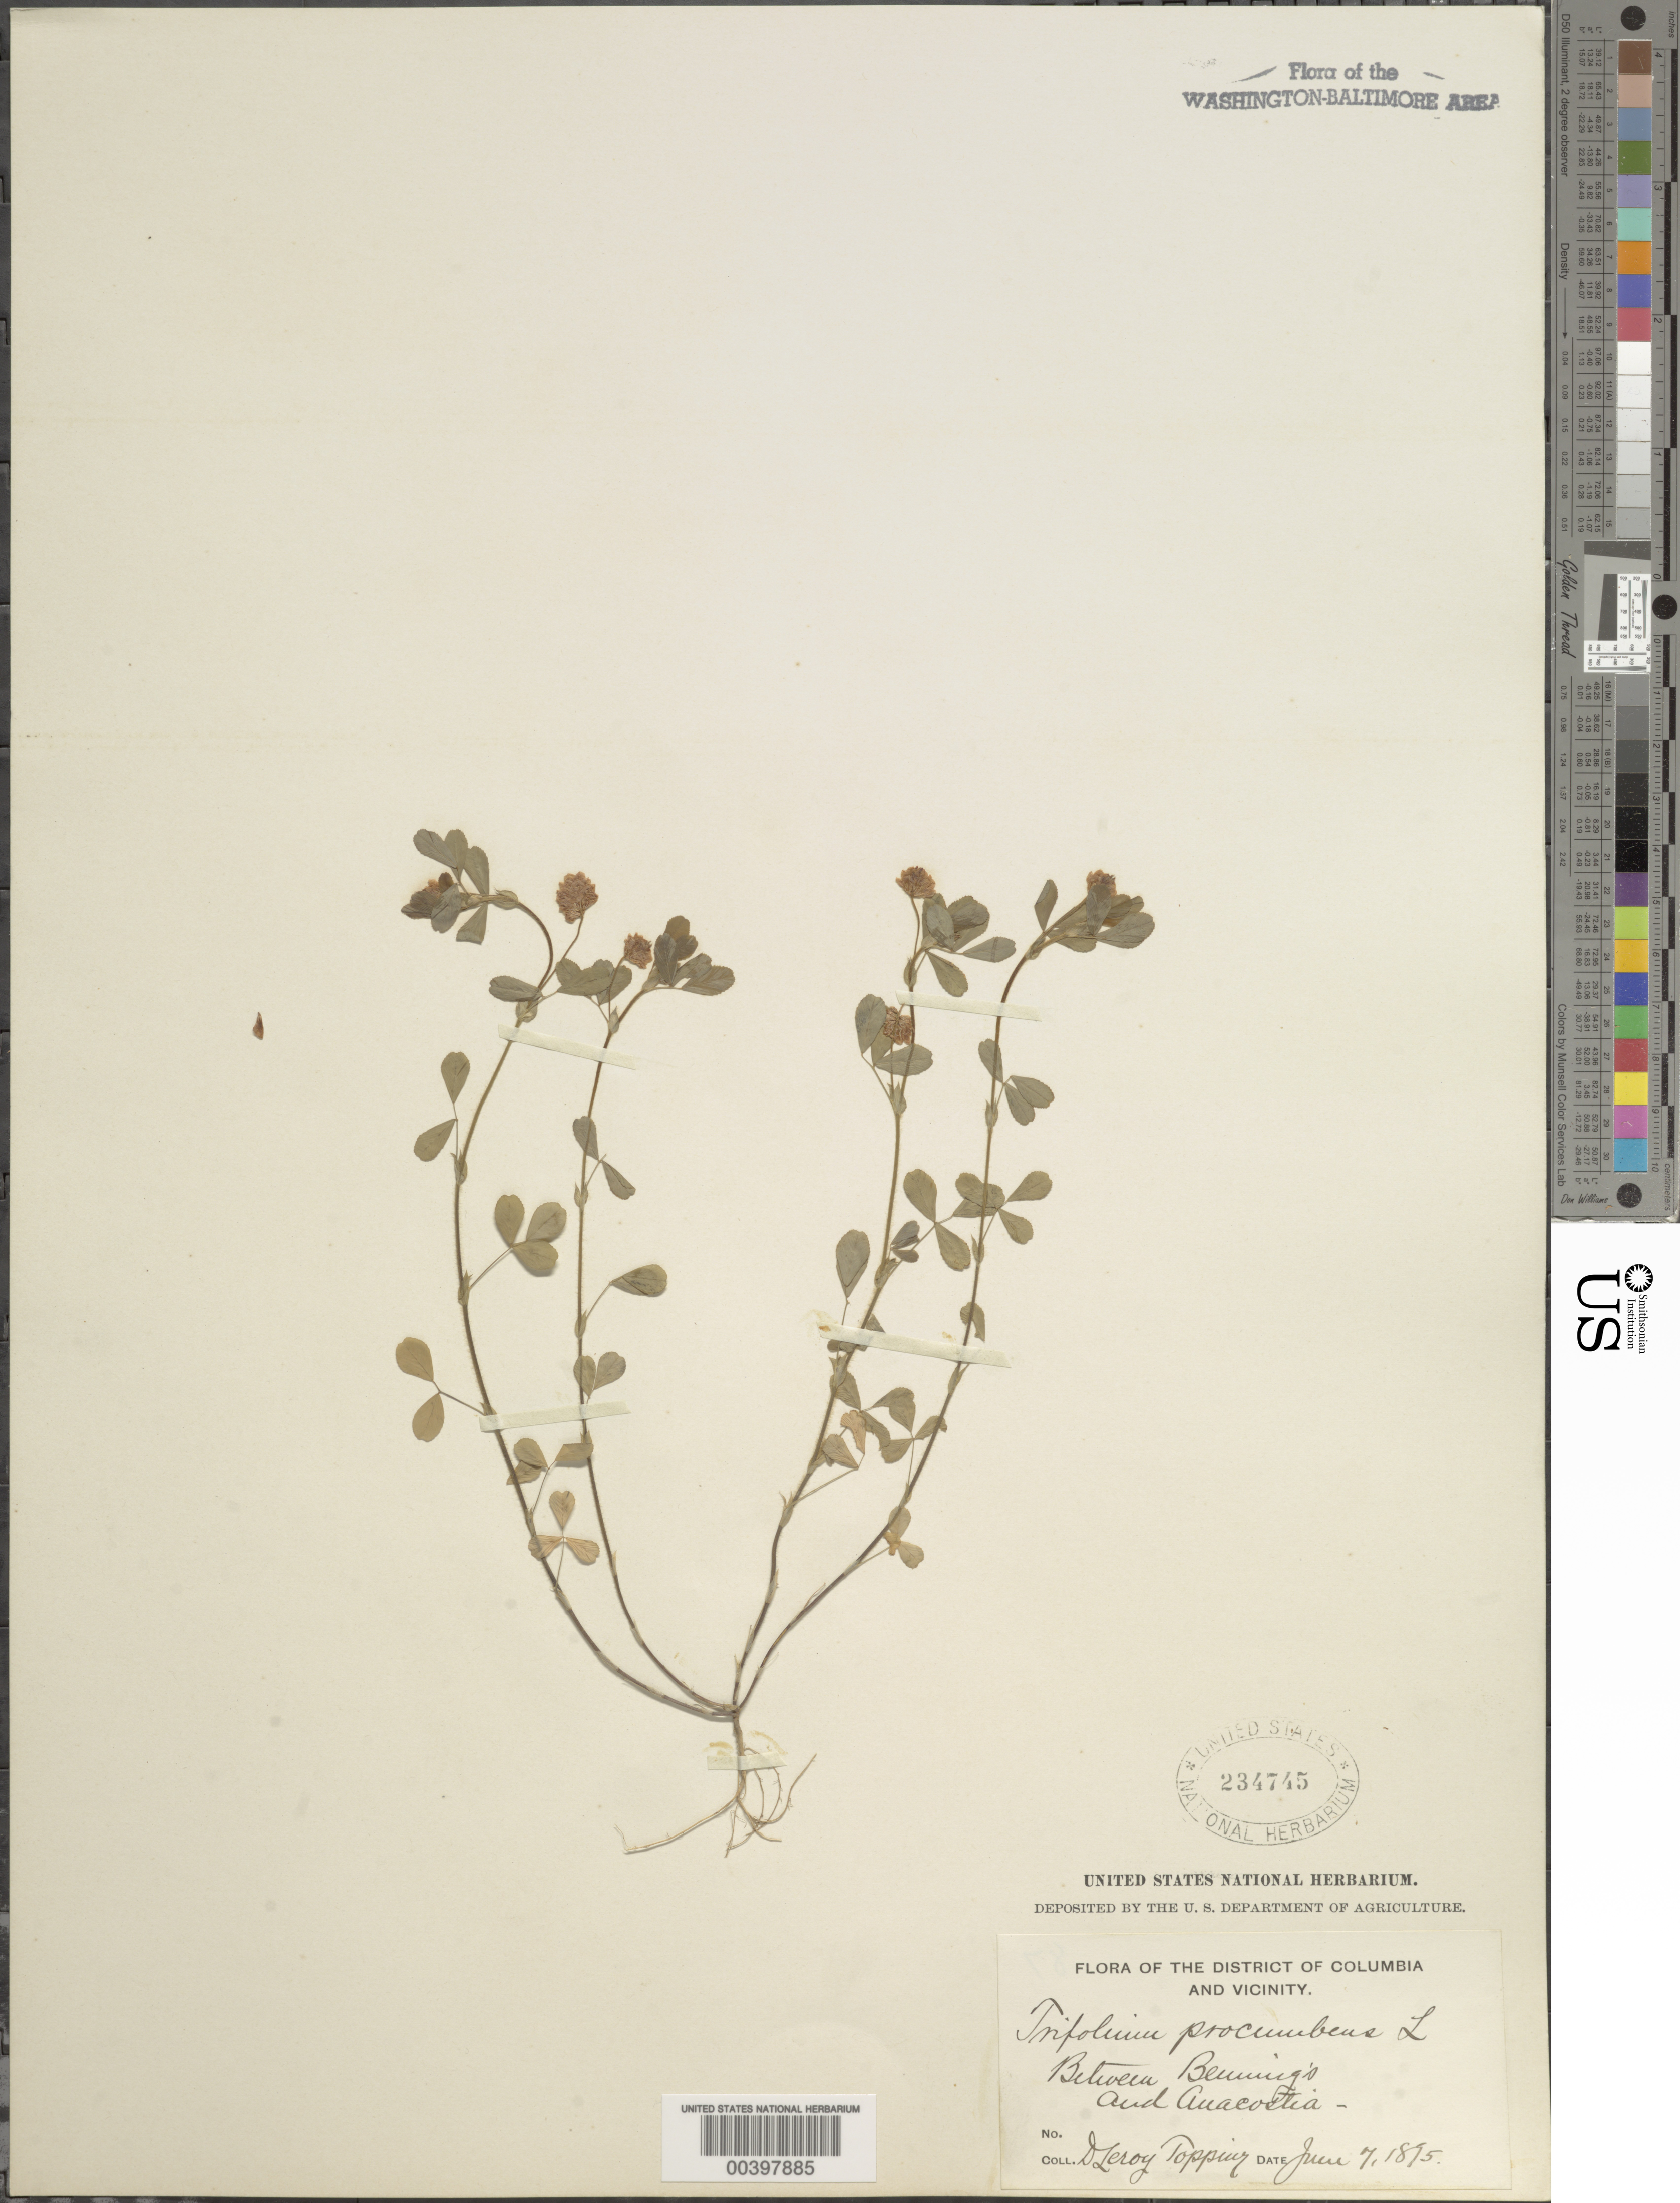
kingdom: Plantae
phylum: Tracheophyta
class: Magnoliopsida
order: Fabales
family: Fabaceae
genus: Trifolium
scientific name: Trifolium campestre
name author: Schreb.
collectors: D. L. Topping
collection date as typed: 07 Jun 1895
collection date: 1895-06-07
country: United States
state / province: District of Columbia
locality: Between Bennings and Anacostia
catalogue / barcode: US 234745